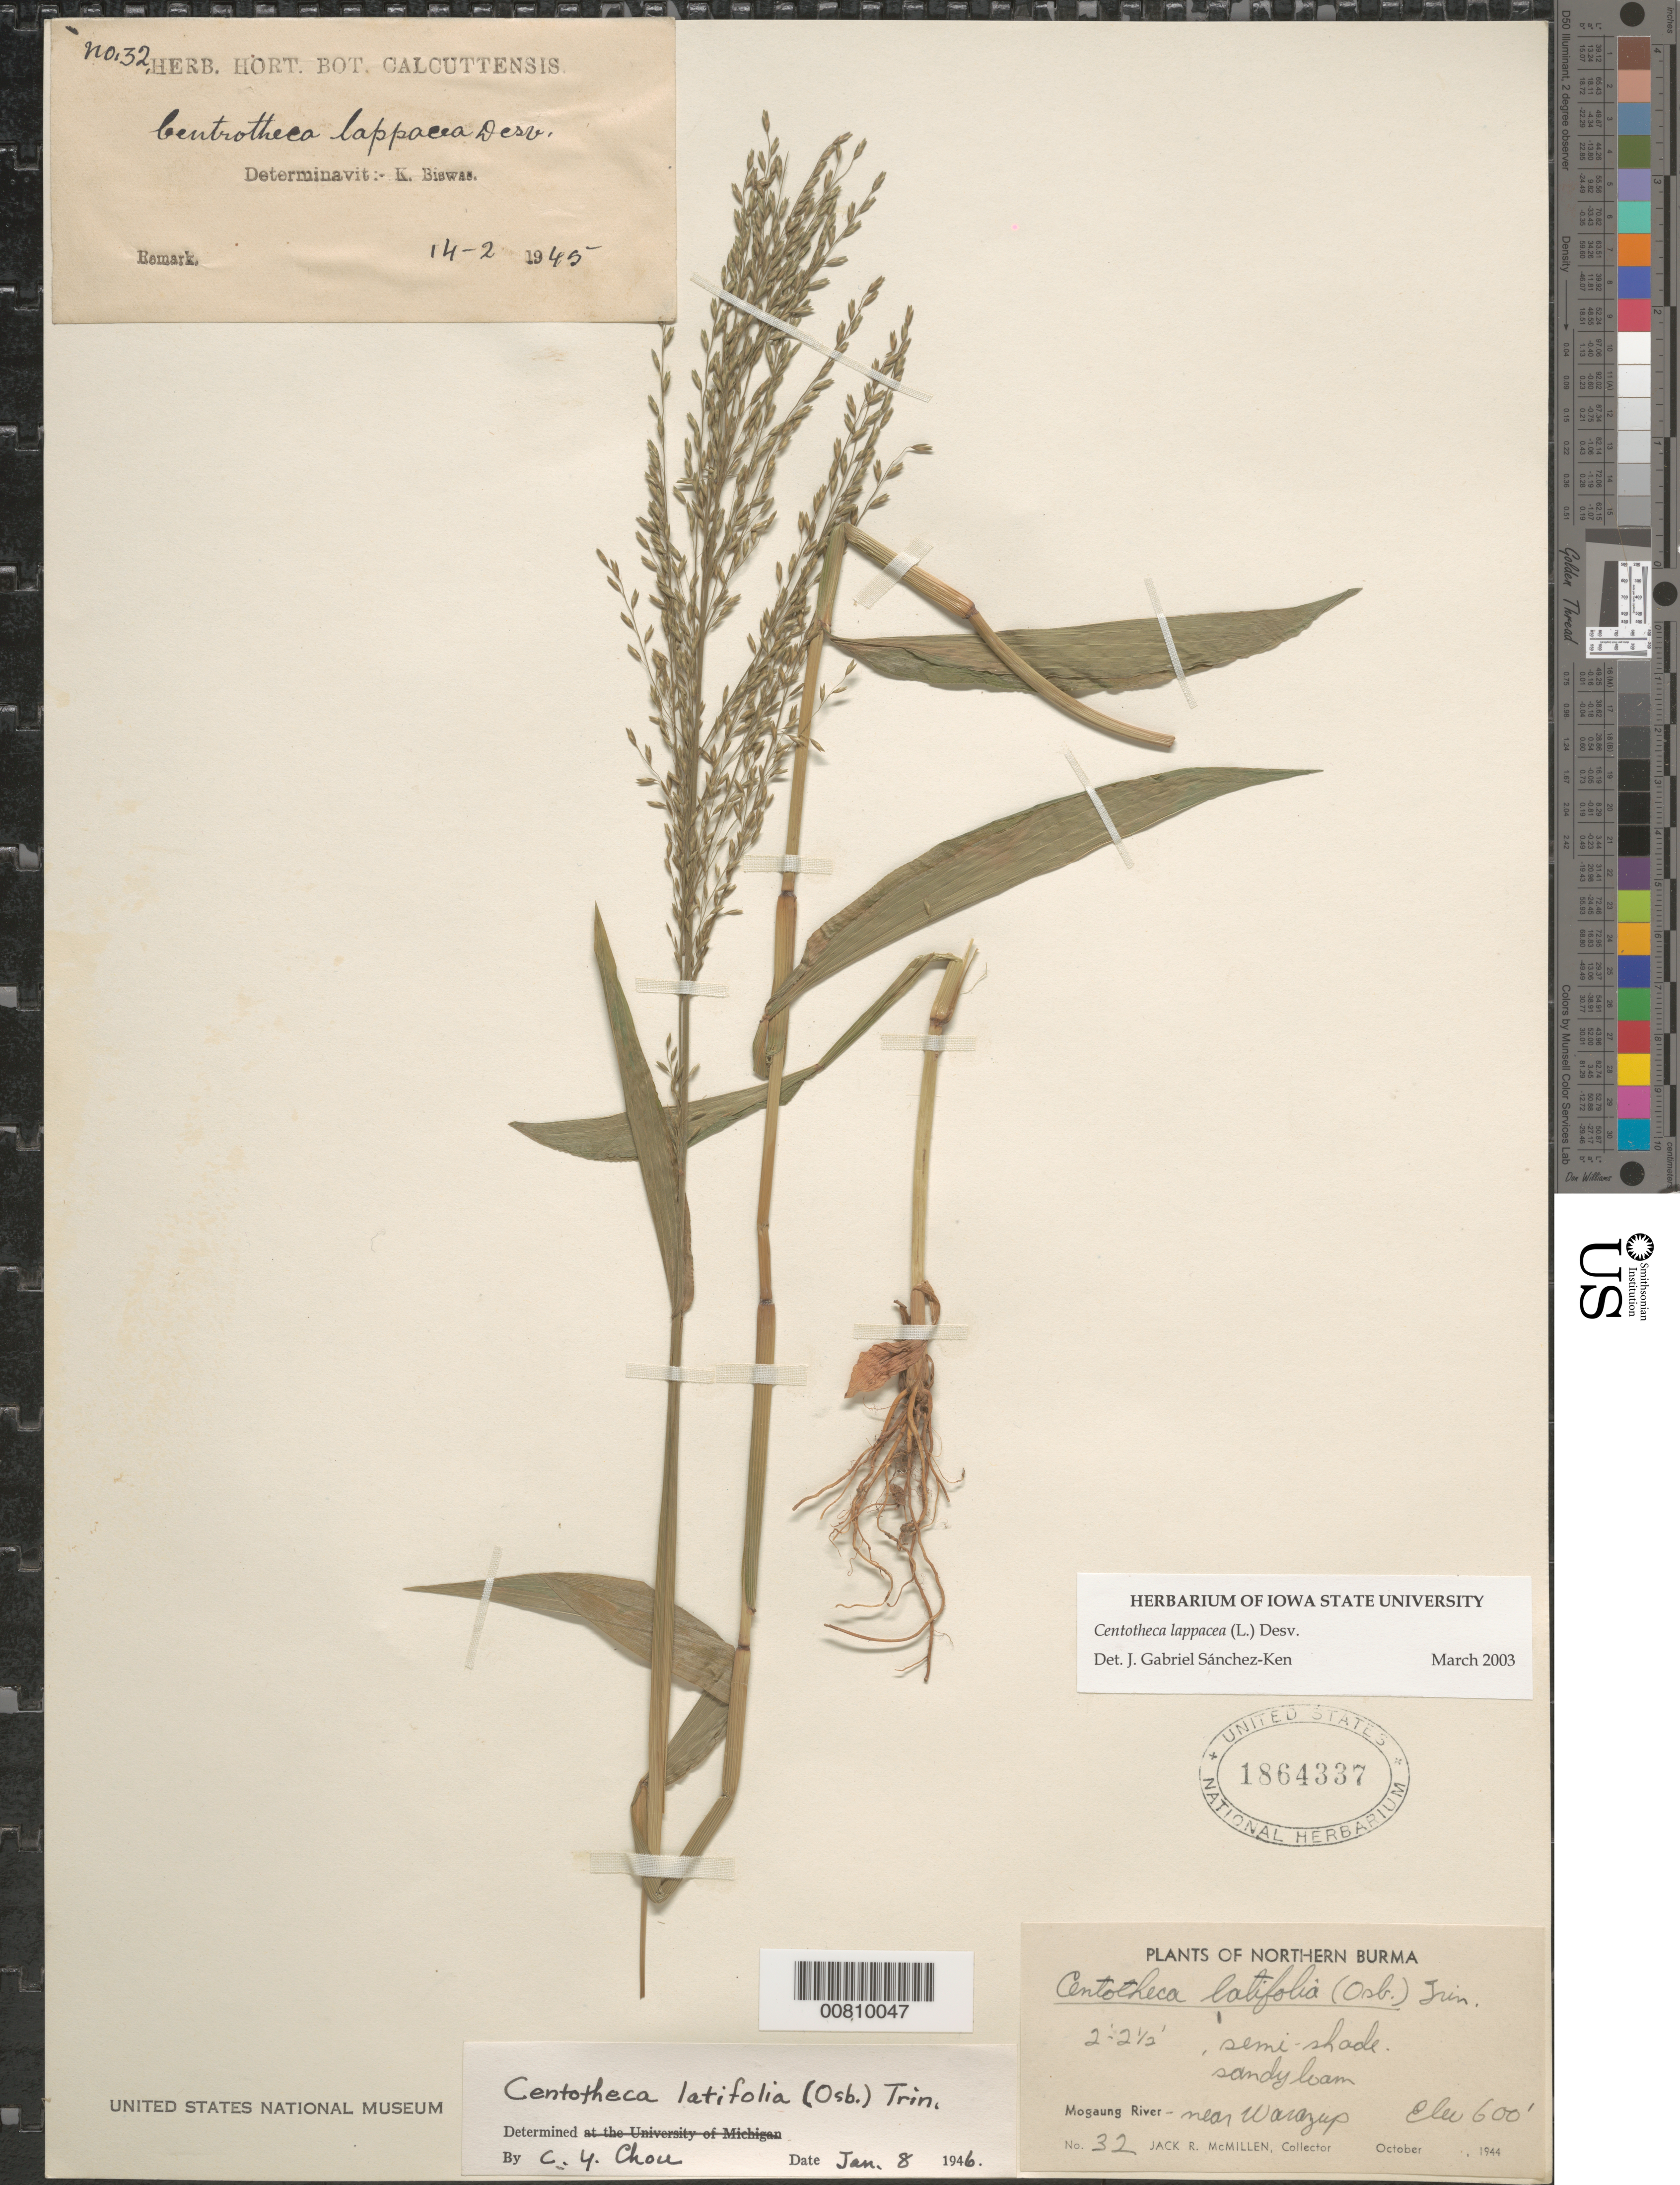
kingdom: Plantae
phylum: Tracheophyta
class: Liliopsida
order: Poales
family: Poaceae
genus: Centotheca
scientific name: Centotheca lappacea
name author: (L.) Desv.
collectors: J. McMillen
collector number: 32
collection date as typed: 14 Feb 1945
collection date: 1945-02-14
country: Myanmar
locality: Mogaung River, near Wargup.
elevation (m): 183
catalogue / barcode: US 1864337